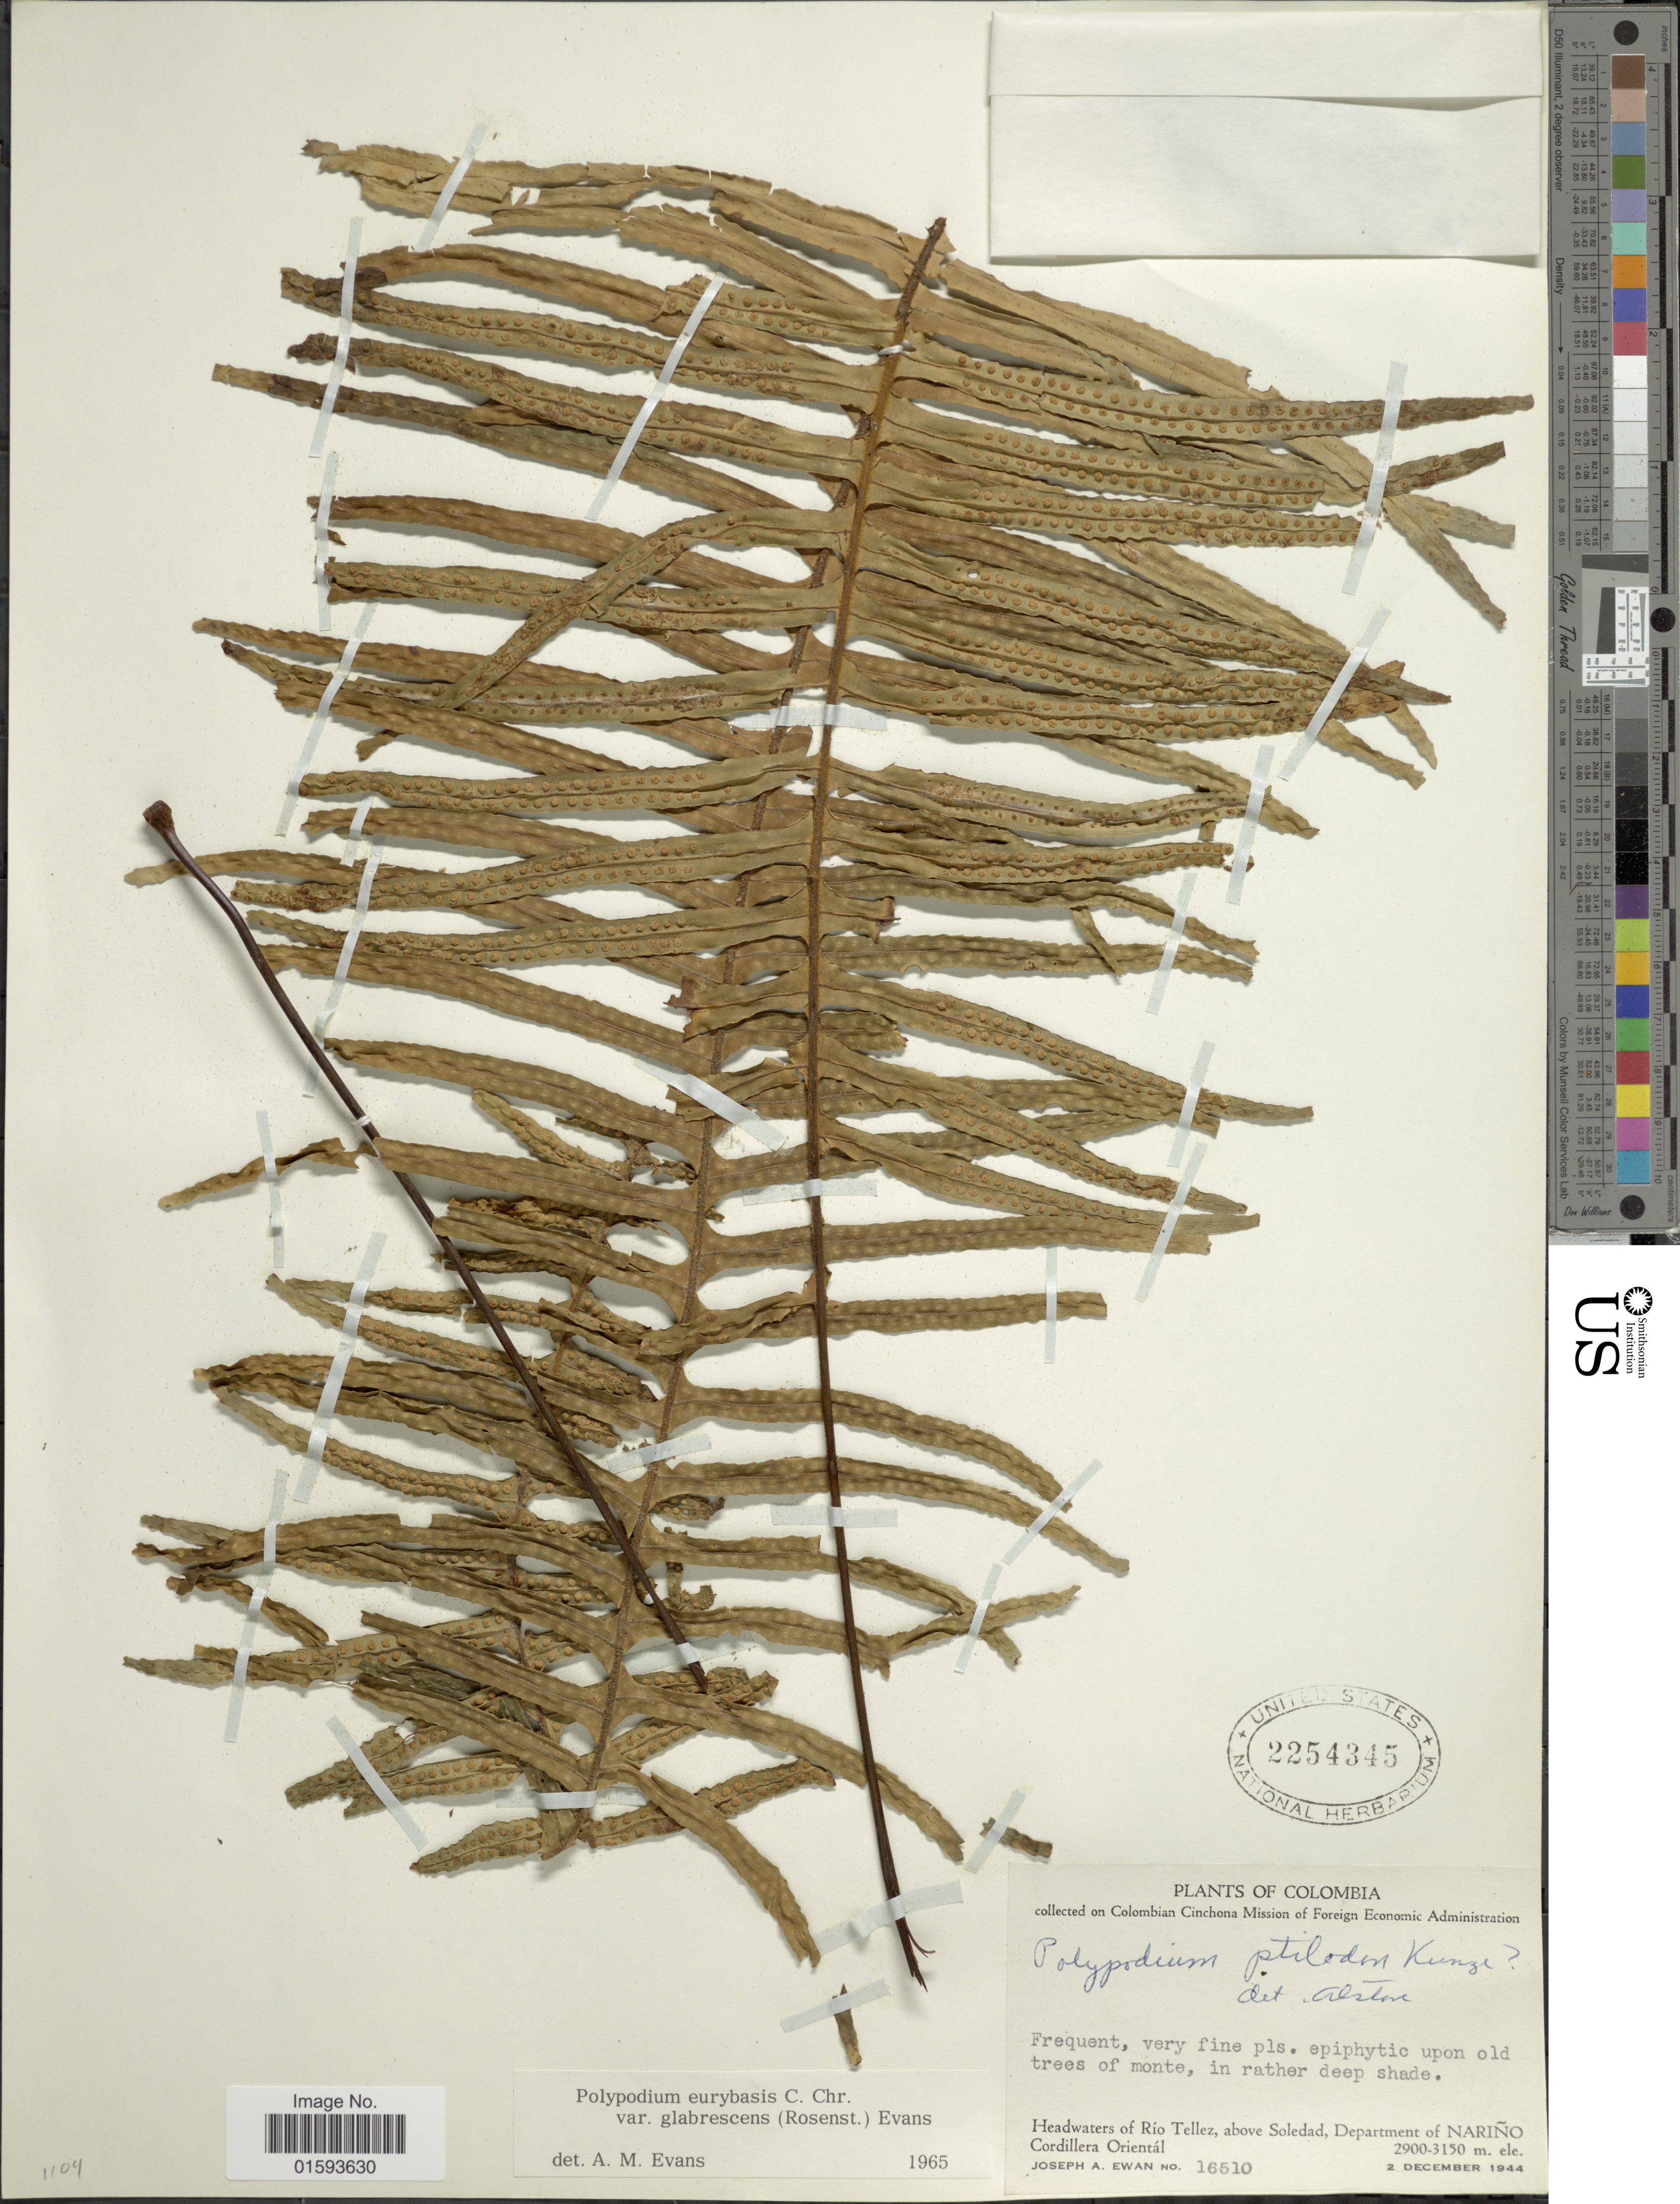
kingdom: Plantae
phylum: Tracheophyta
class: Polypodiopsida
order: Polypodiales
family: Polypodiaceae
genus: Pecluma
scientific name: Pecluma eurybasis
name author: (C. Chr.) M.G. Price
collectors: J. A. Ewan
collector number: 16510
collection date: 1944-12-02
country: Colombia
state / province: Nariño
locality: Frequent, very fine pls. epiphytic upon old trees of monte, in rather deep shade, Headwaters of Rio Tellez, above Soledad, Cordillera Oriental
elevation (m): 2900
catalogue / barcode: US 2254345